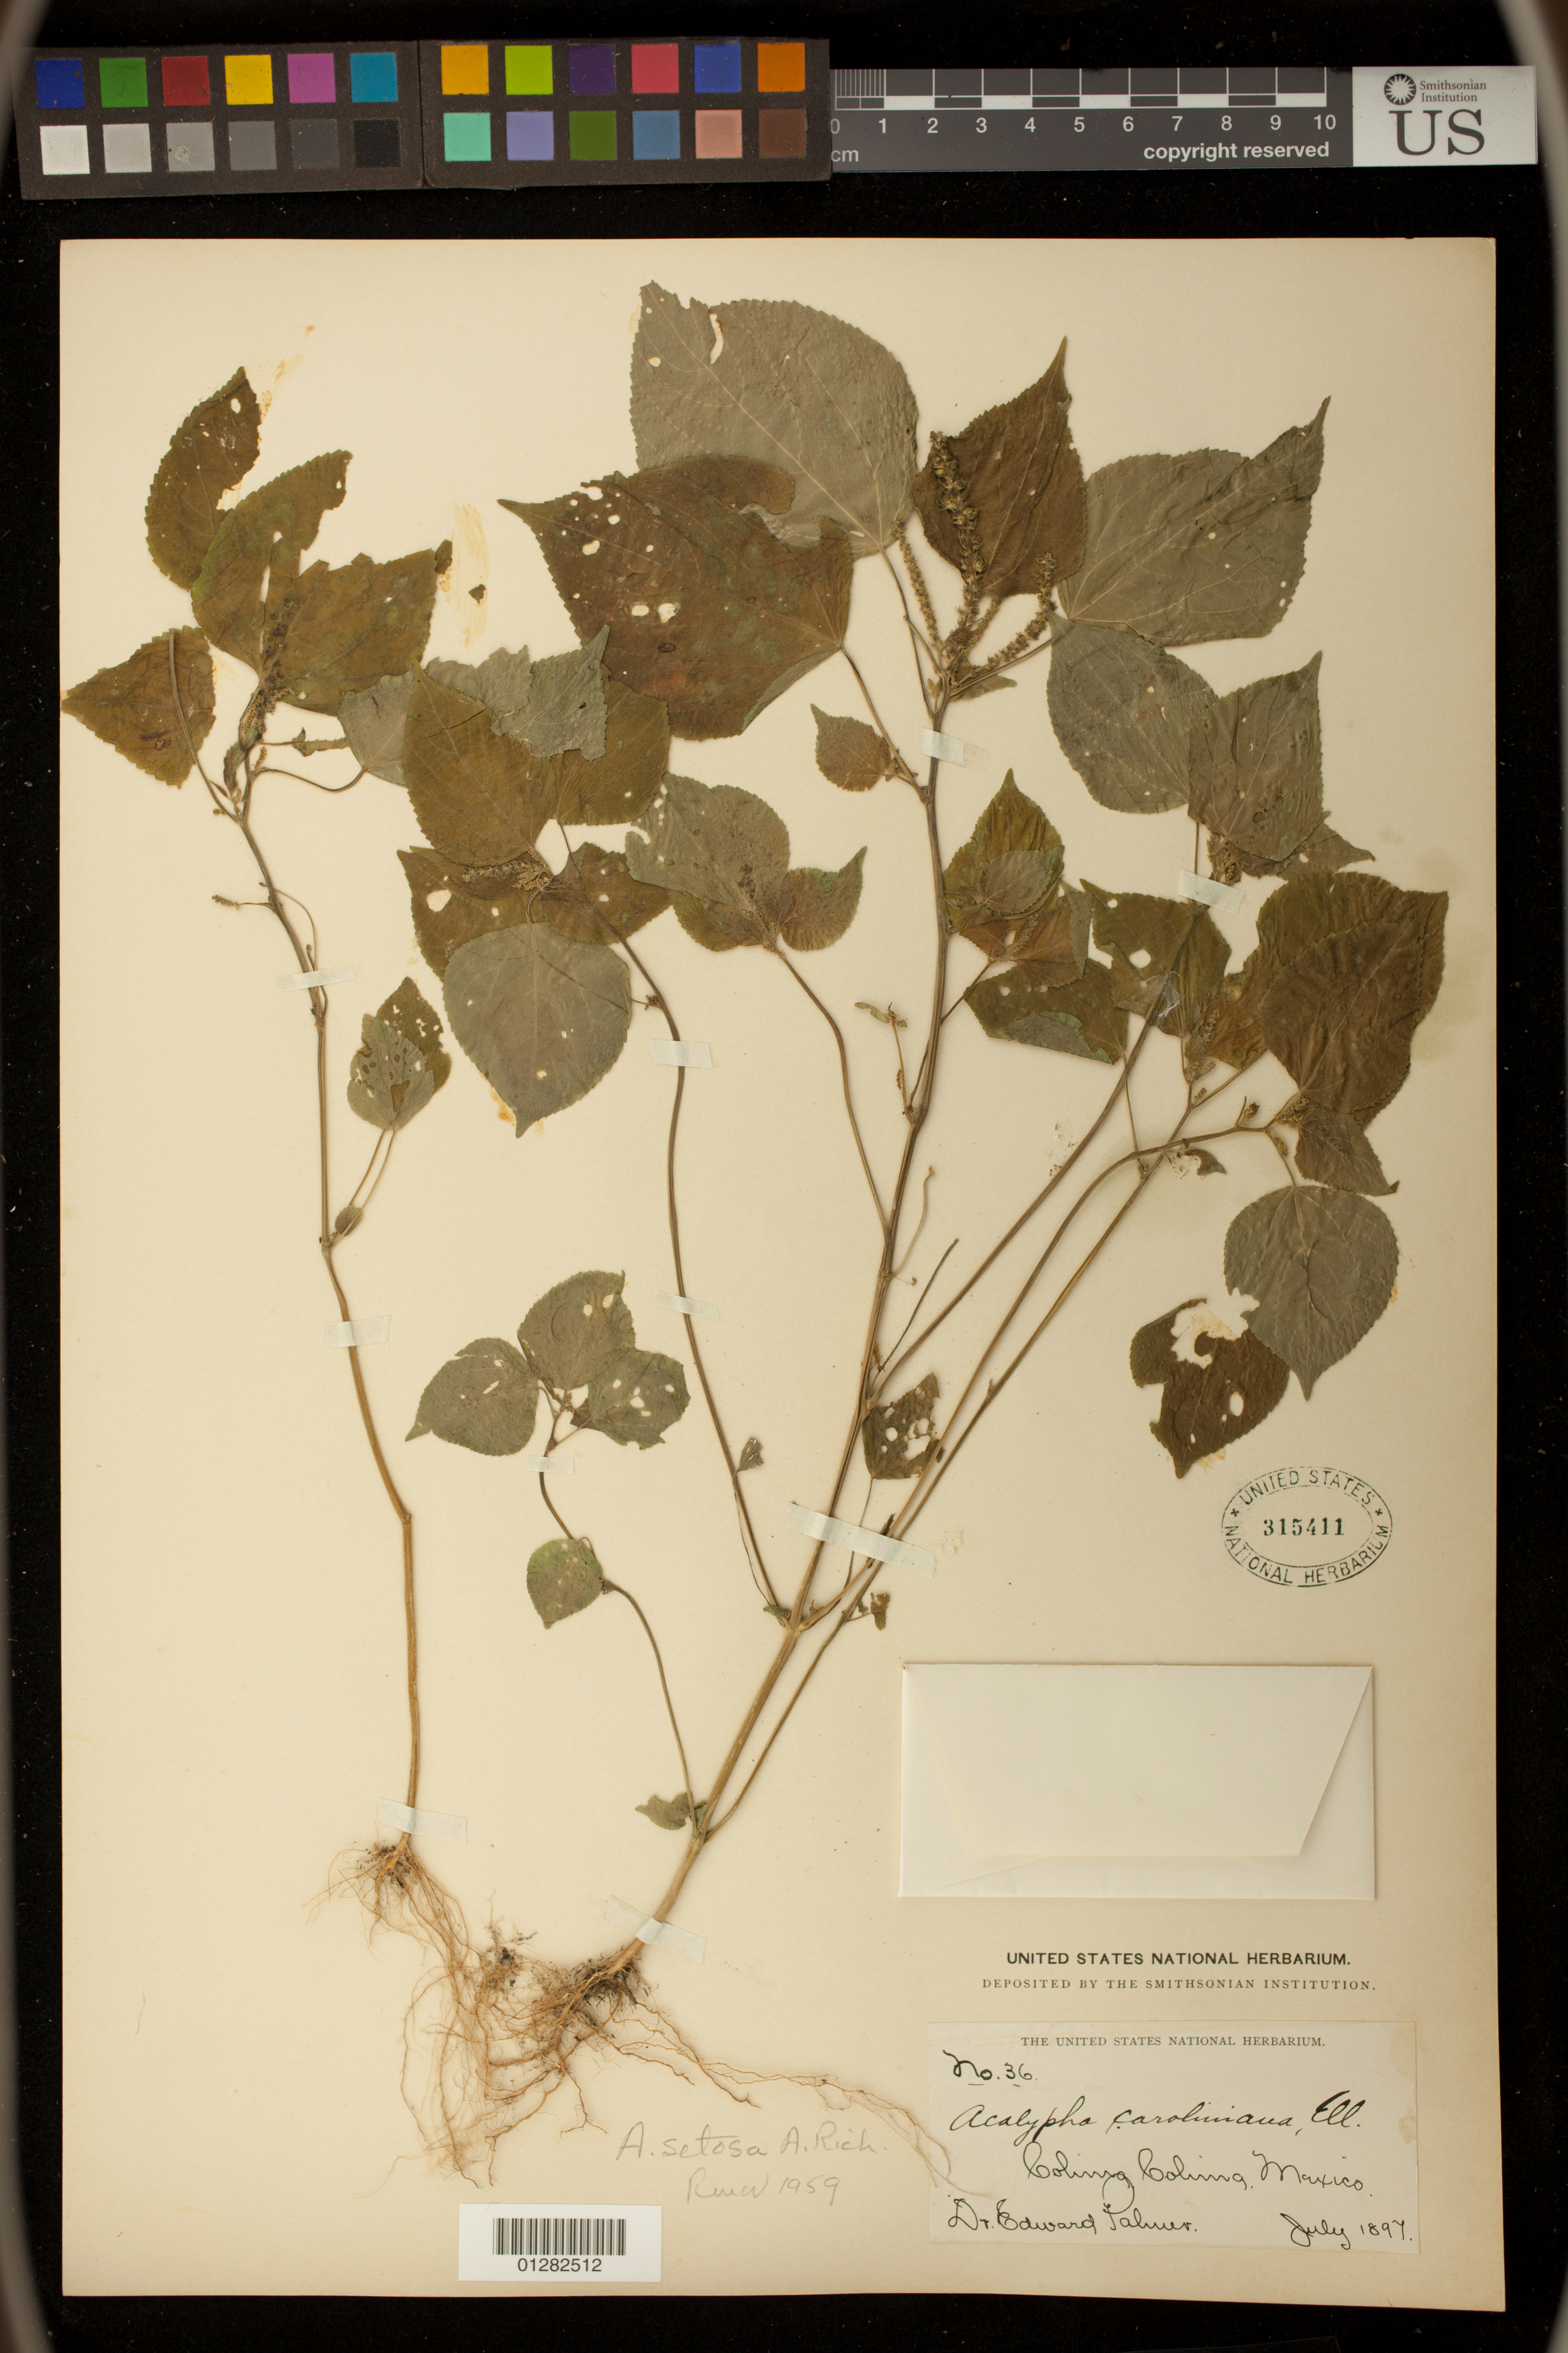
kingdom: Plantae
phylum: Tracheophyta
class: Magnoliopsida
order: Malpighiales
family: Euphorbiaceae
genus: Acalypha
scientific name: Acalypha setosa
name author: A. Rich.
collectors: E. Palmer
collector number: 36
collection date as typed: Jul 1897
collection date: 1897-07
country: Mexico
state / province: Colima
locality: Colima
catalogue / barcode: US 315411